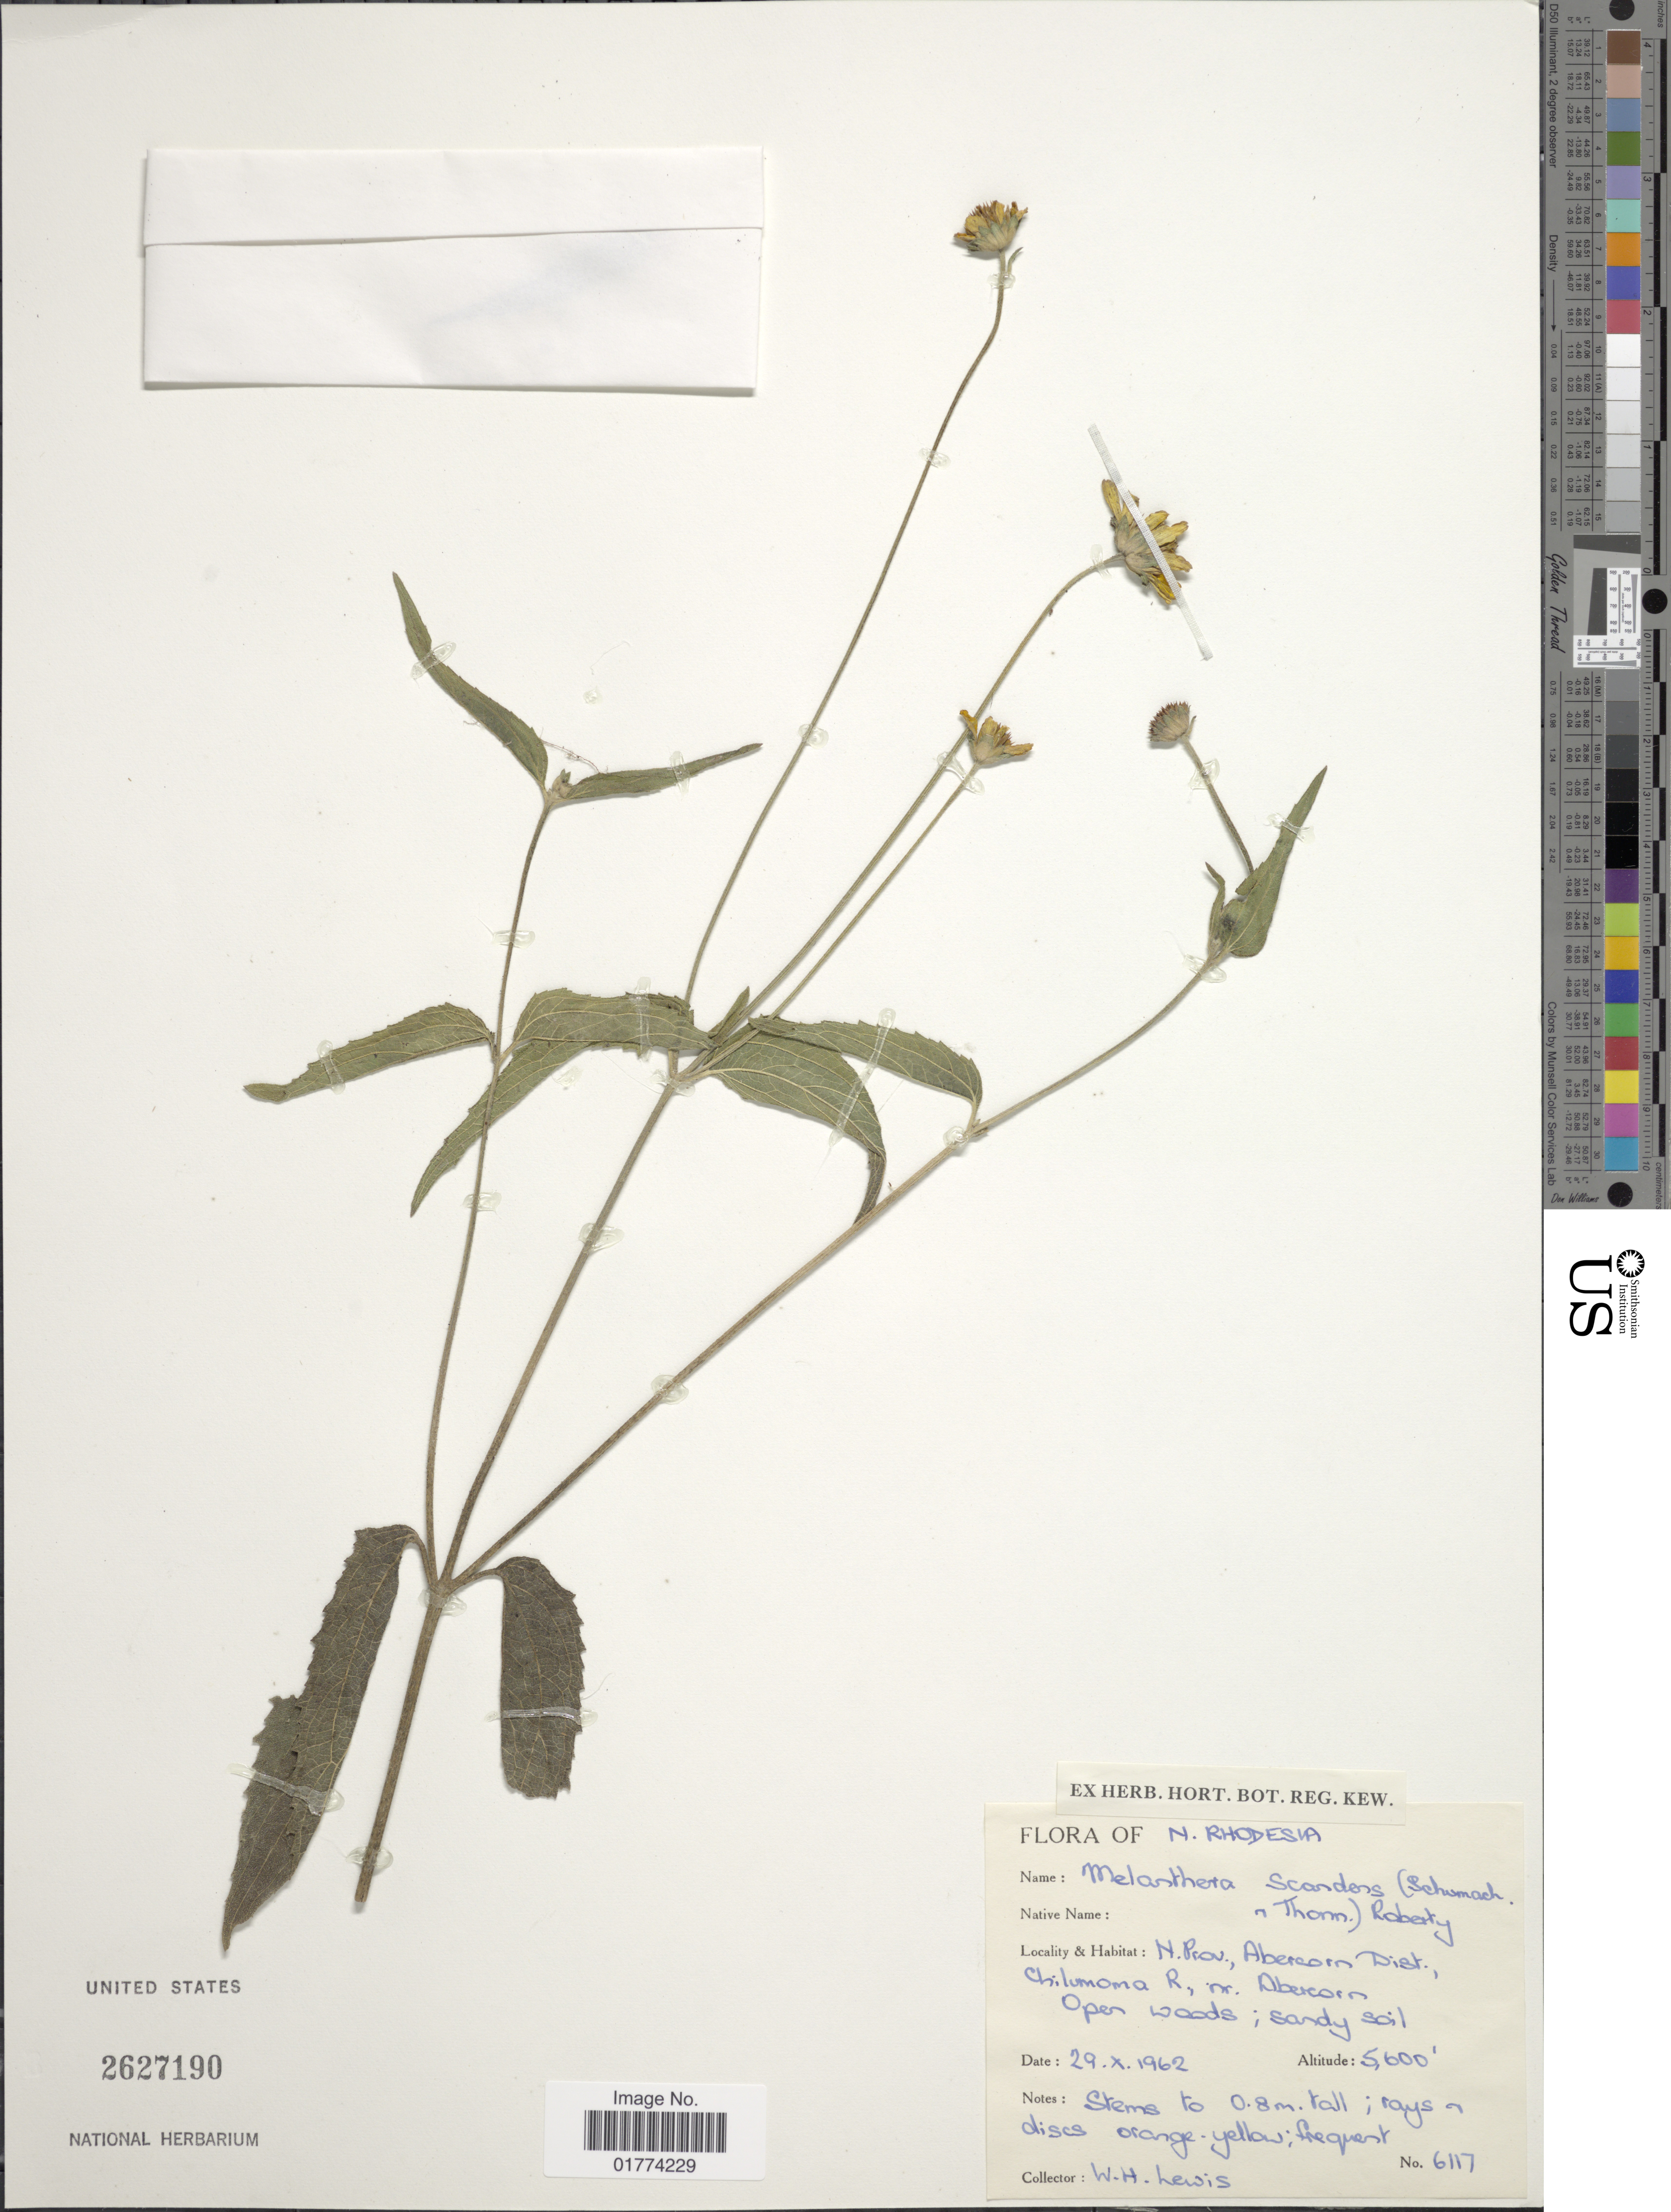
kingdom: Plantae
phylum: Tracheophyta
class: Magnoliopsida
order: Asterales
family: Asteraceae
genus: Melanthera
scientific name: Melanthera scandens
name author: (Schumach. & Thonn.) Brenan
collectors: W. H. Lewis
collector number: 6117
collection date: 1962-10-29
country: Zambia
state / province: Northern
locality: N. Prov., Abercorn Dist, Chilomoma R., nr. Obercorn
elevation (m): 1707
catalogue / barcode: US 2627190